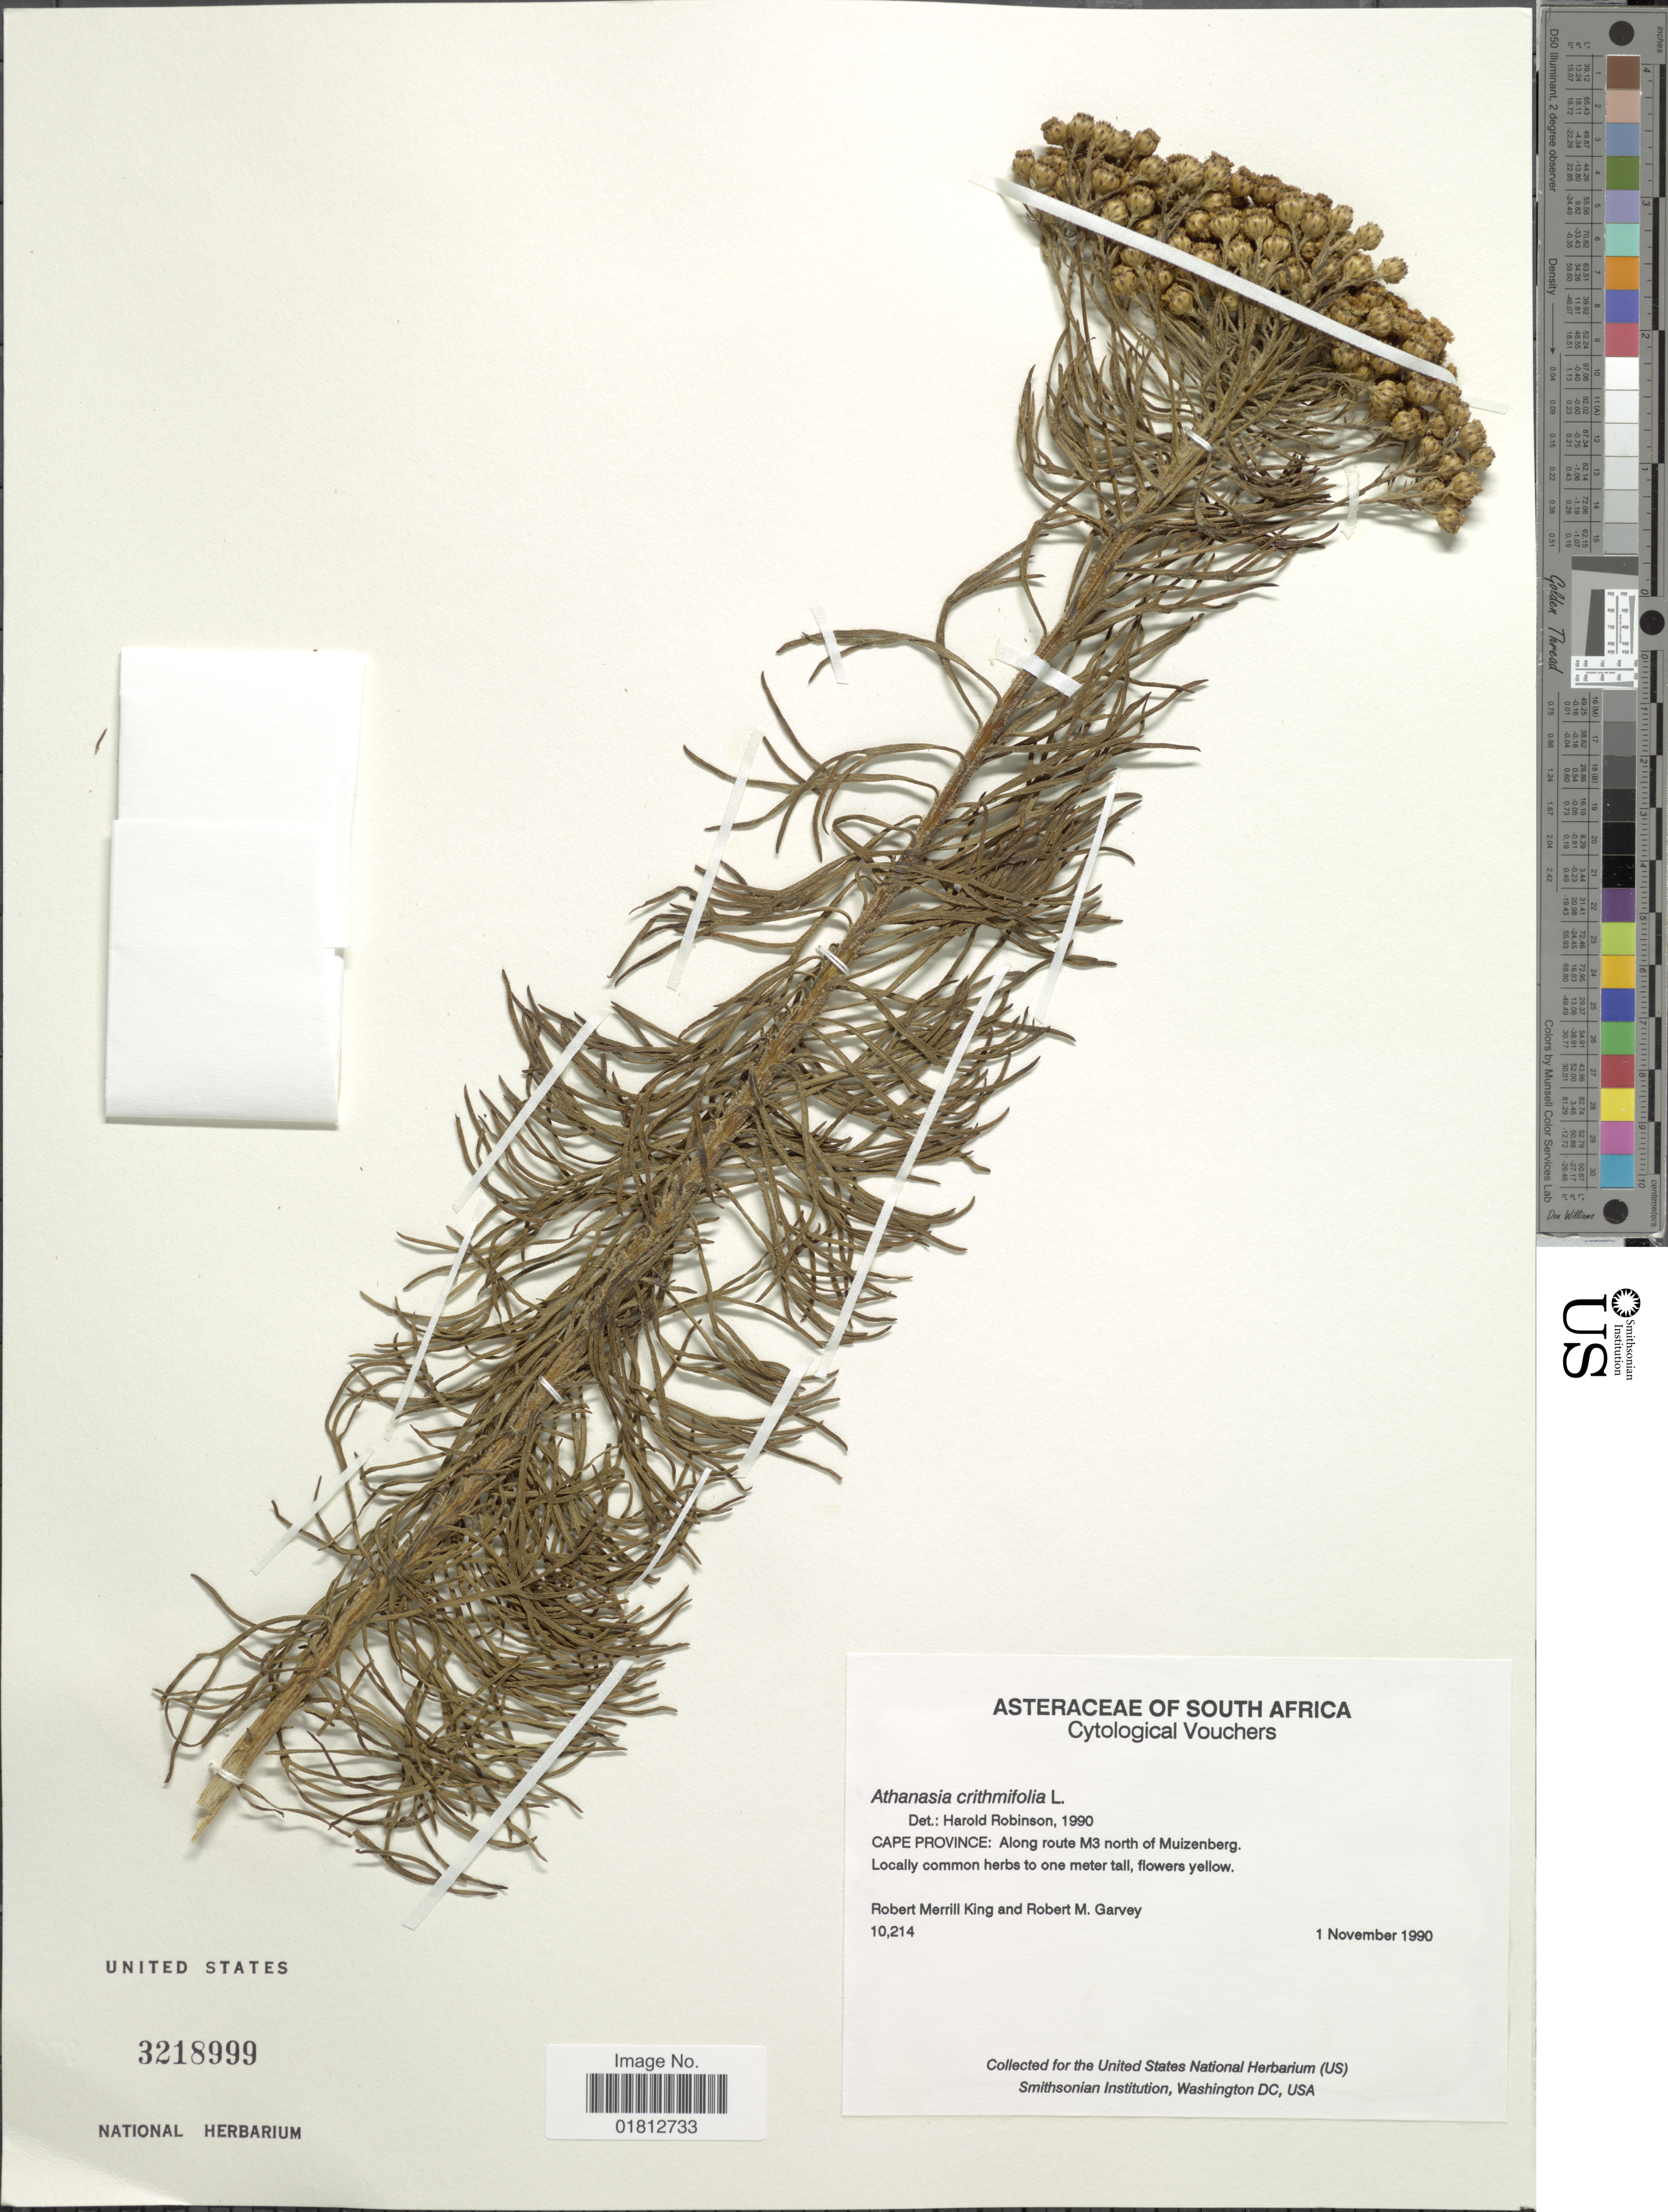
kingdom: Plantae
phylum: Tracheophyta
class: Magnoliopsida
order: Asterales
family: Asteraceae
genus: Athanasia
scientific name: Athanasia crithmifolia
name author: (L.) L.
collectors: R. M. King & R. Garvey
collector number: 10214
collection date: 1990-11-01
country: South Africa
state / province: Western Cape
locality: Along route M3 north of Muizenberg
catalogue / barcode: US 3218999